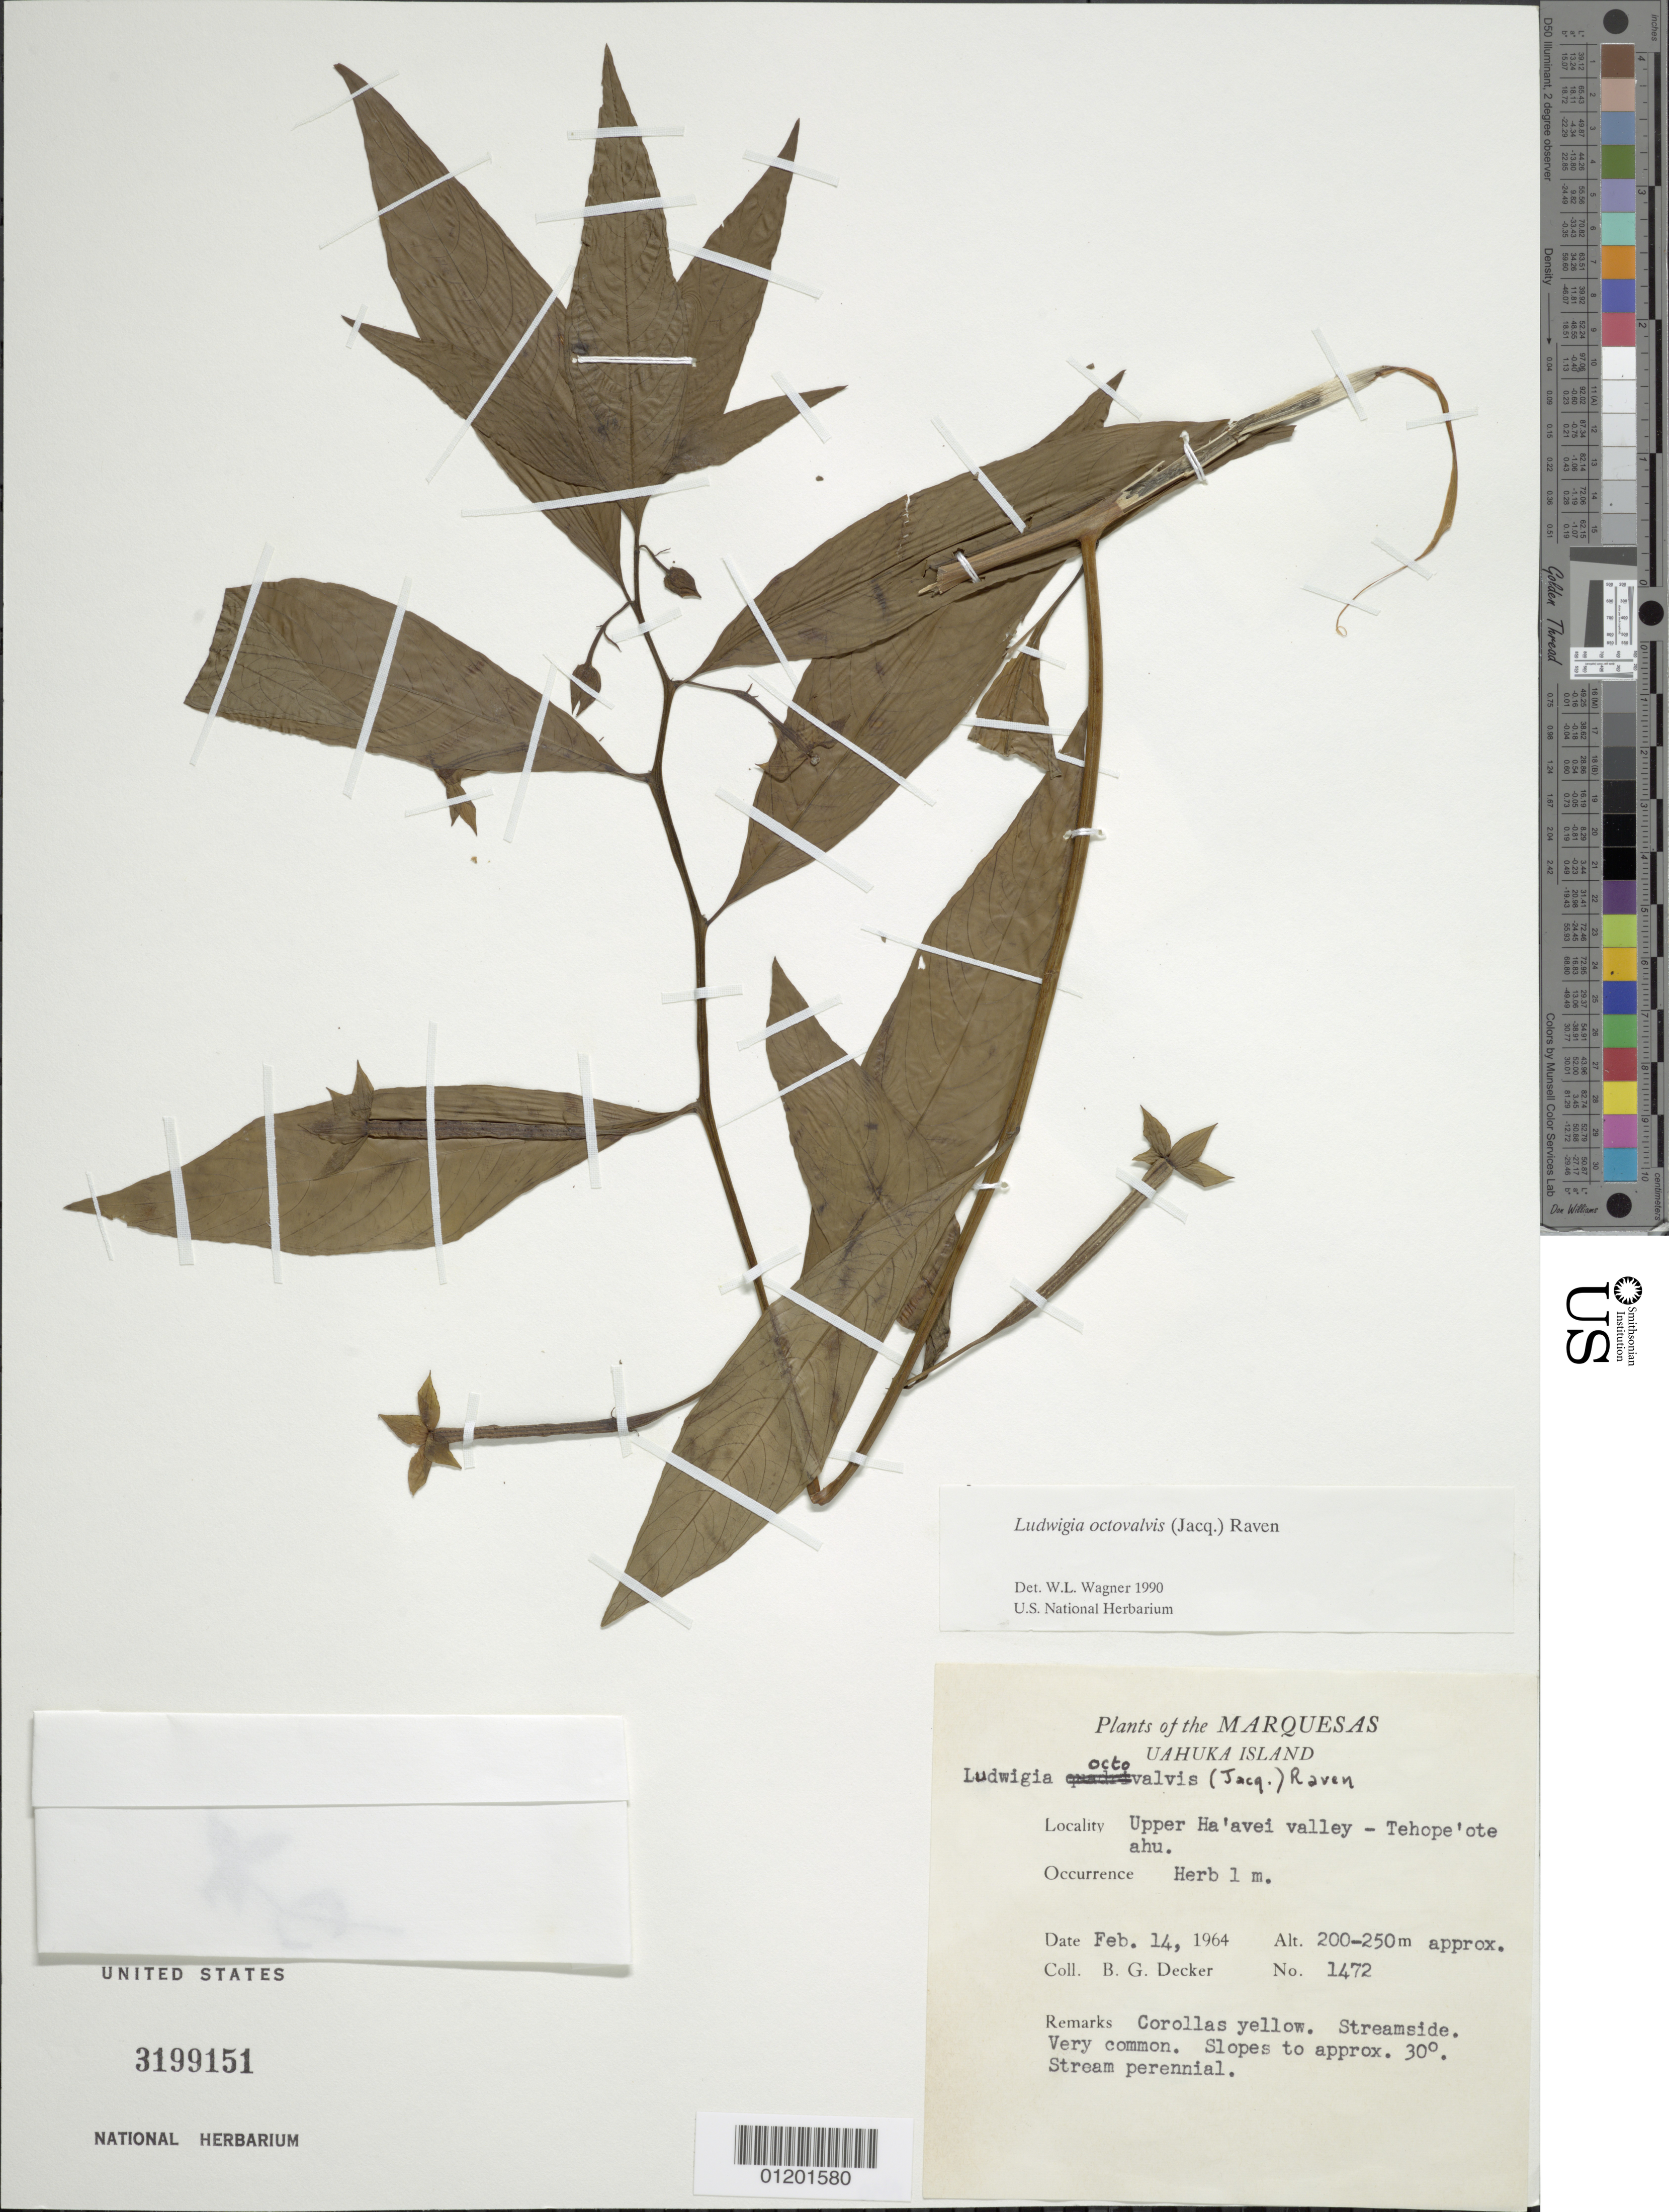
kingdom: Plantae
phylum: Tracheophyta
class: Magnoliopsida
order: Myrtales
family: Onagraceae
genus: Ludwigia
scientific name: Ludwigia octovalvis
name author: (Jacq.) P.H. Raven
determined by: Wagner, W. L., (BOT), Smithsonian Institution - National Museum of Natural History (UNITED STATES)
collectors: B. G. Decker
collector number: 1472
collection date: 1964-02-14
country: French Polynesia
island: Ua Huka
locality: Upper Ha'avei Valley, Tehope'ote ahu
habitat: Streamside, slopes to 30 deg., stream perennial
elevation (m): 200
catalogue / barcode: US 3199151